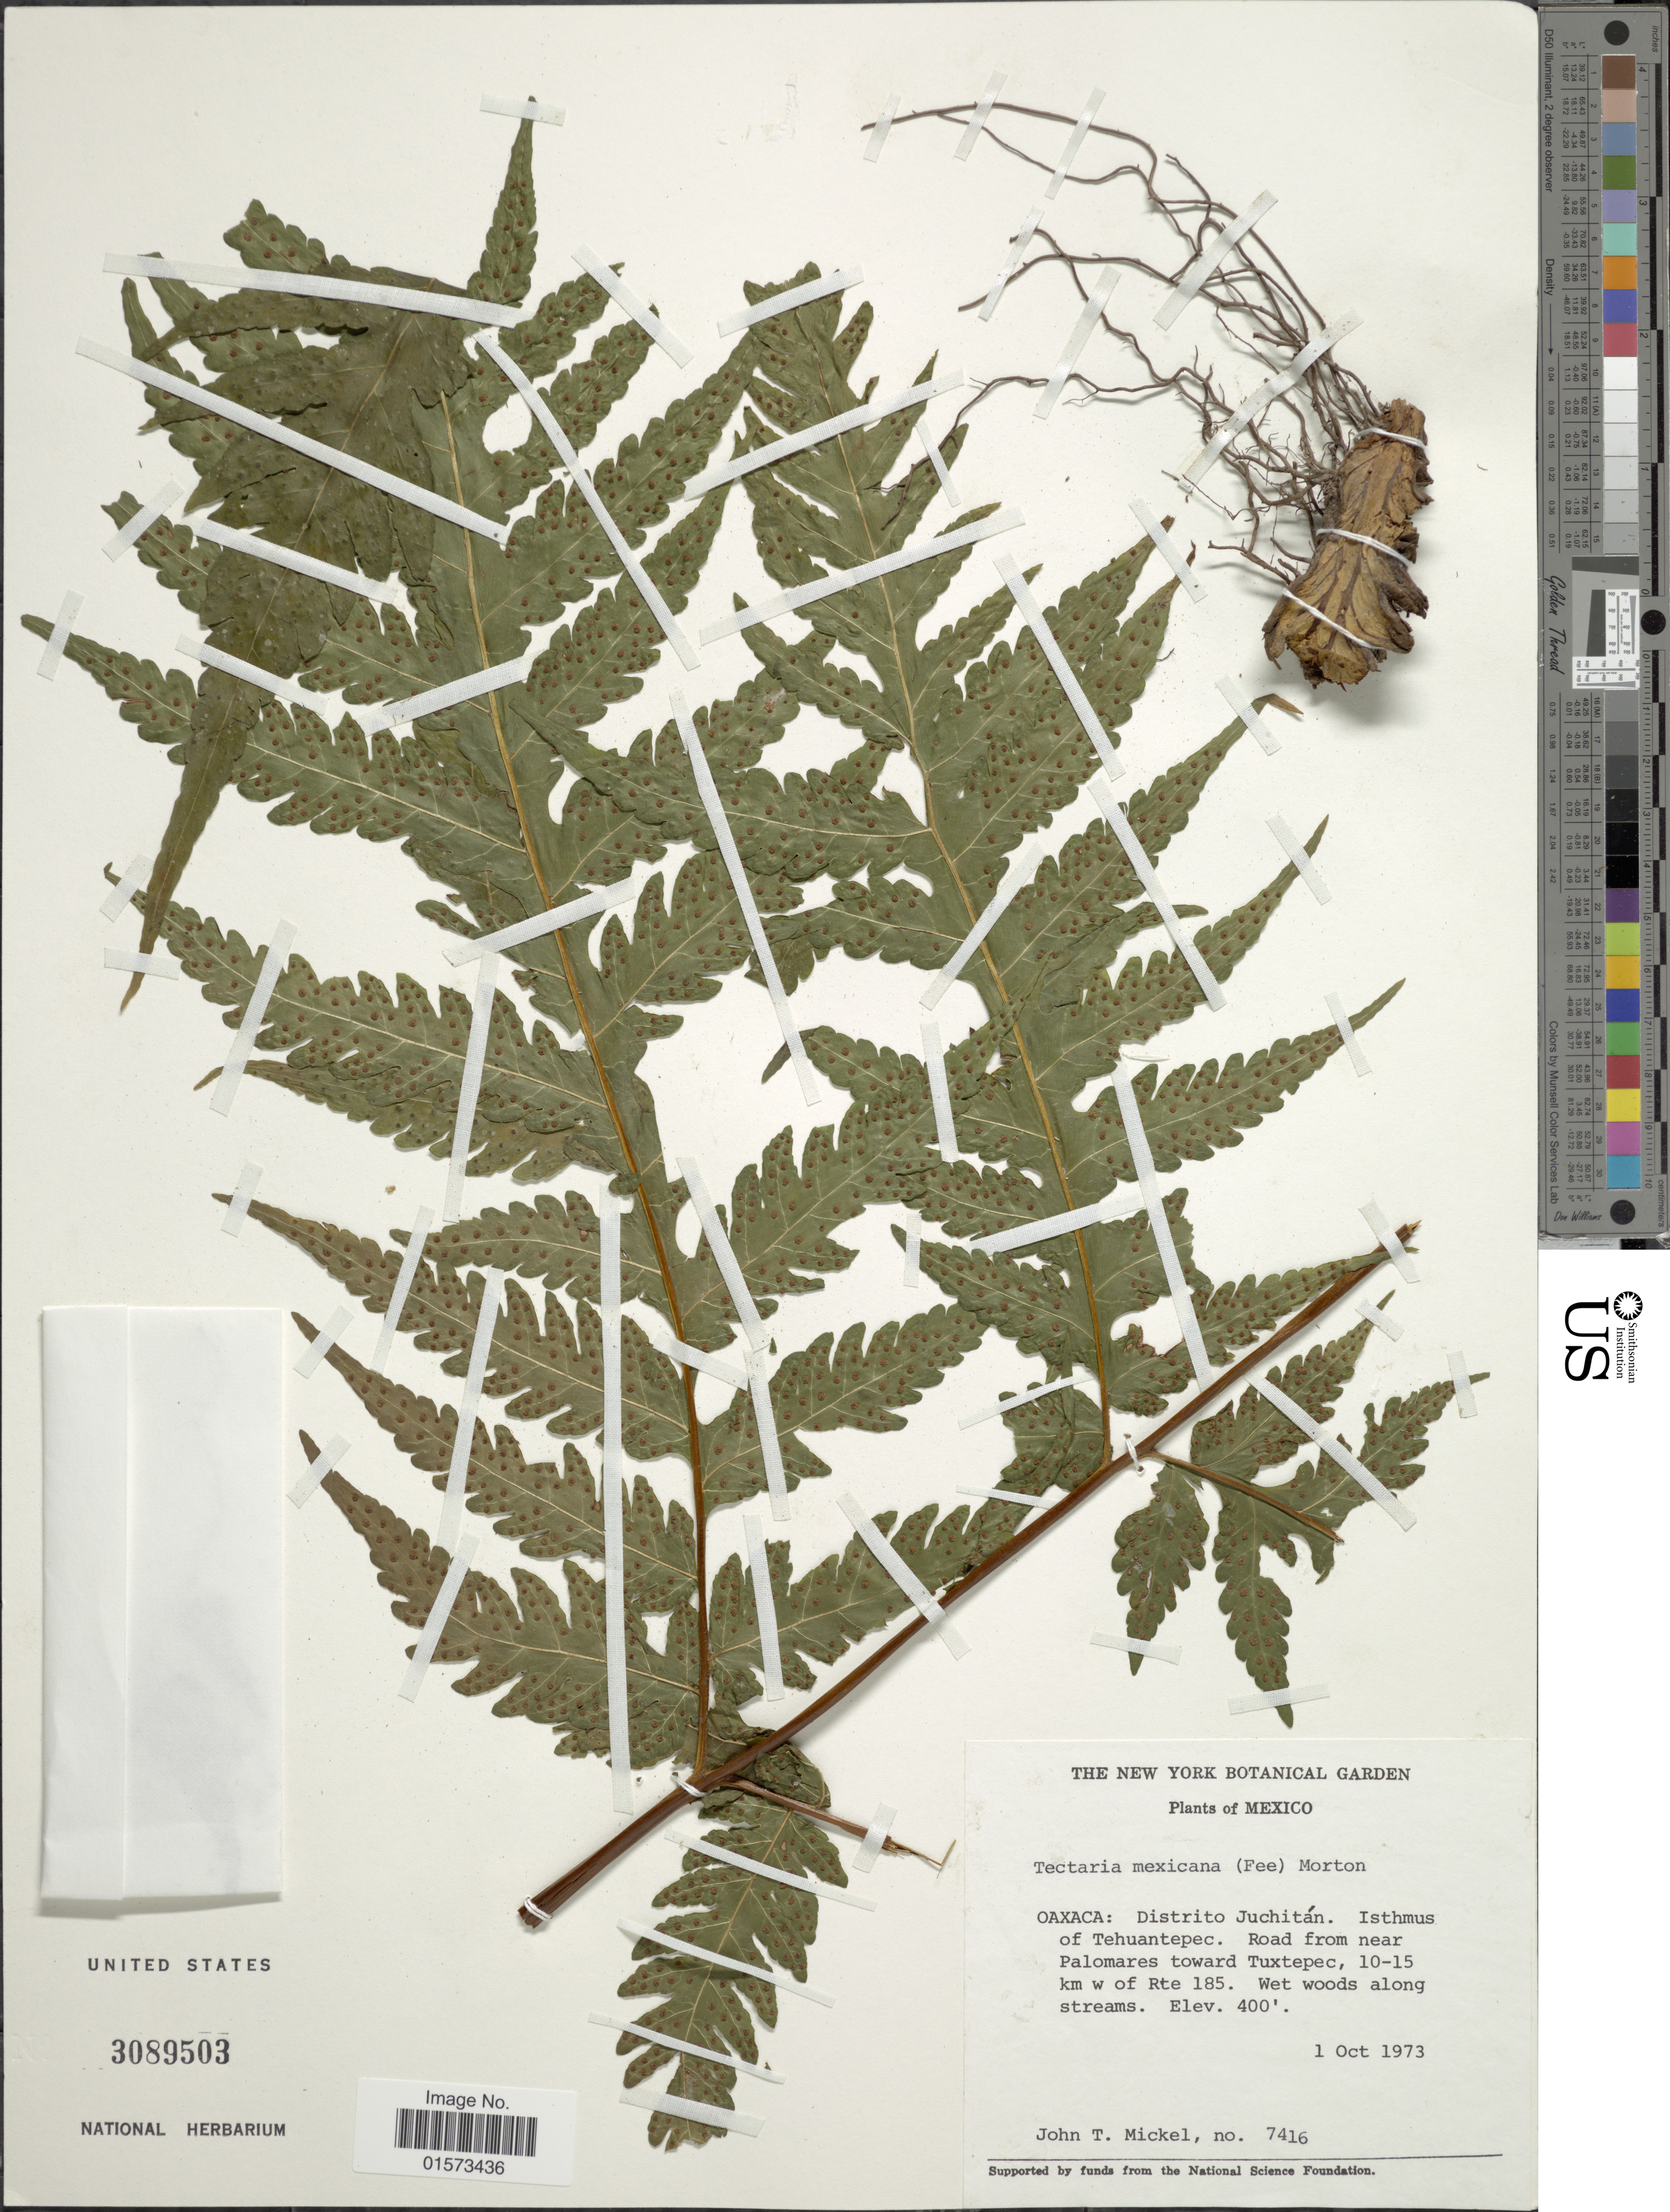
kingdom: Plantae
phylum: Tracheophyta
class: Polypodiopsida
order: Polypodiales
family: Tectariaceae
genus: Tectaria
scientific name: Tectaria mexicana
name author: (Fée) C.V. Morton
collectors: J. T. Mickel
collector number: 7416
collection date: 1973-10-01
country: Mexico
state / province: Oaxaca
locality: Distrito Juchitan, Isthmus of Tehuantepec. Road from near Palomares towad Tuxtepec, 10-15 km w Rte 185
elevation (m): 122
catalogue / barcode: US 3089503